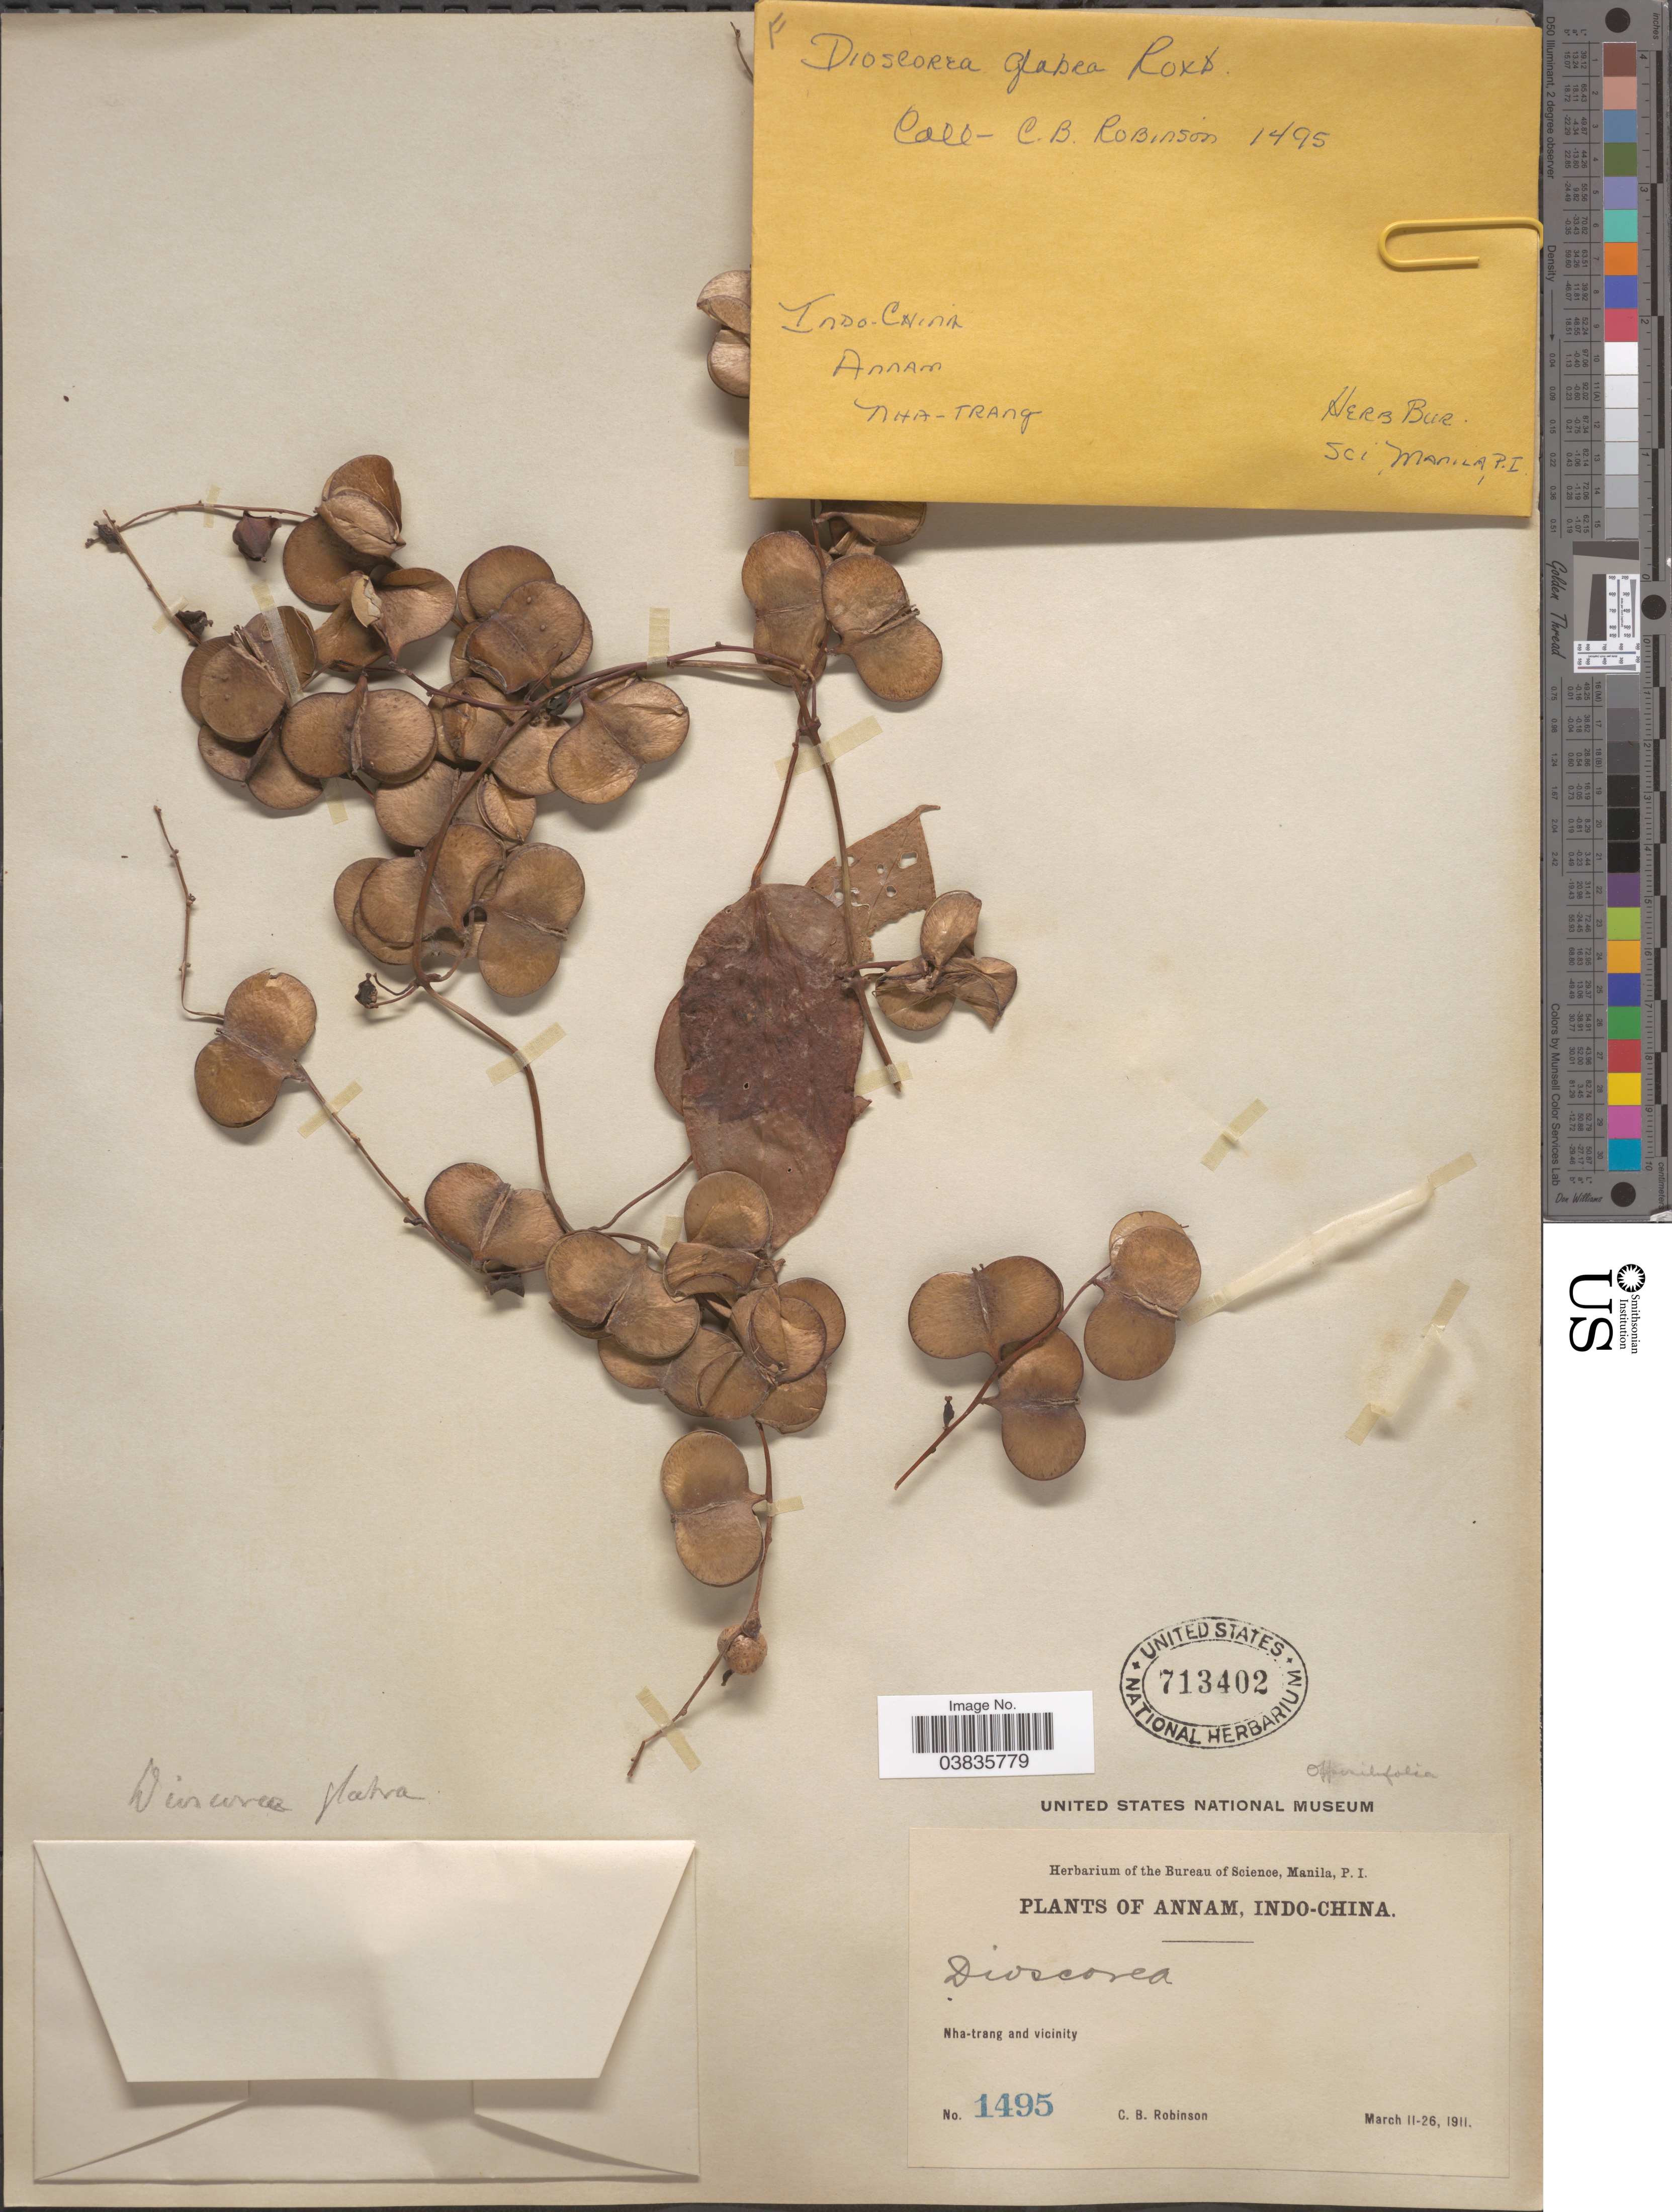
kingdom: Plantae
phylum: Tracheophyta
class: Liliopsida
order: Dioscoreales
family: Dioscoreaceae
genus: Dioscorea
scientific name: Dioscorea glabra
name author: Roxb.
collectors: C. Robinson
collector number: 1495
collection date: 1911-03-11/1911-03-26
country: Vietnam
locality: Annam, Indo-China. Nha-trang and vicinity.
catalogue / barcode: US 713402